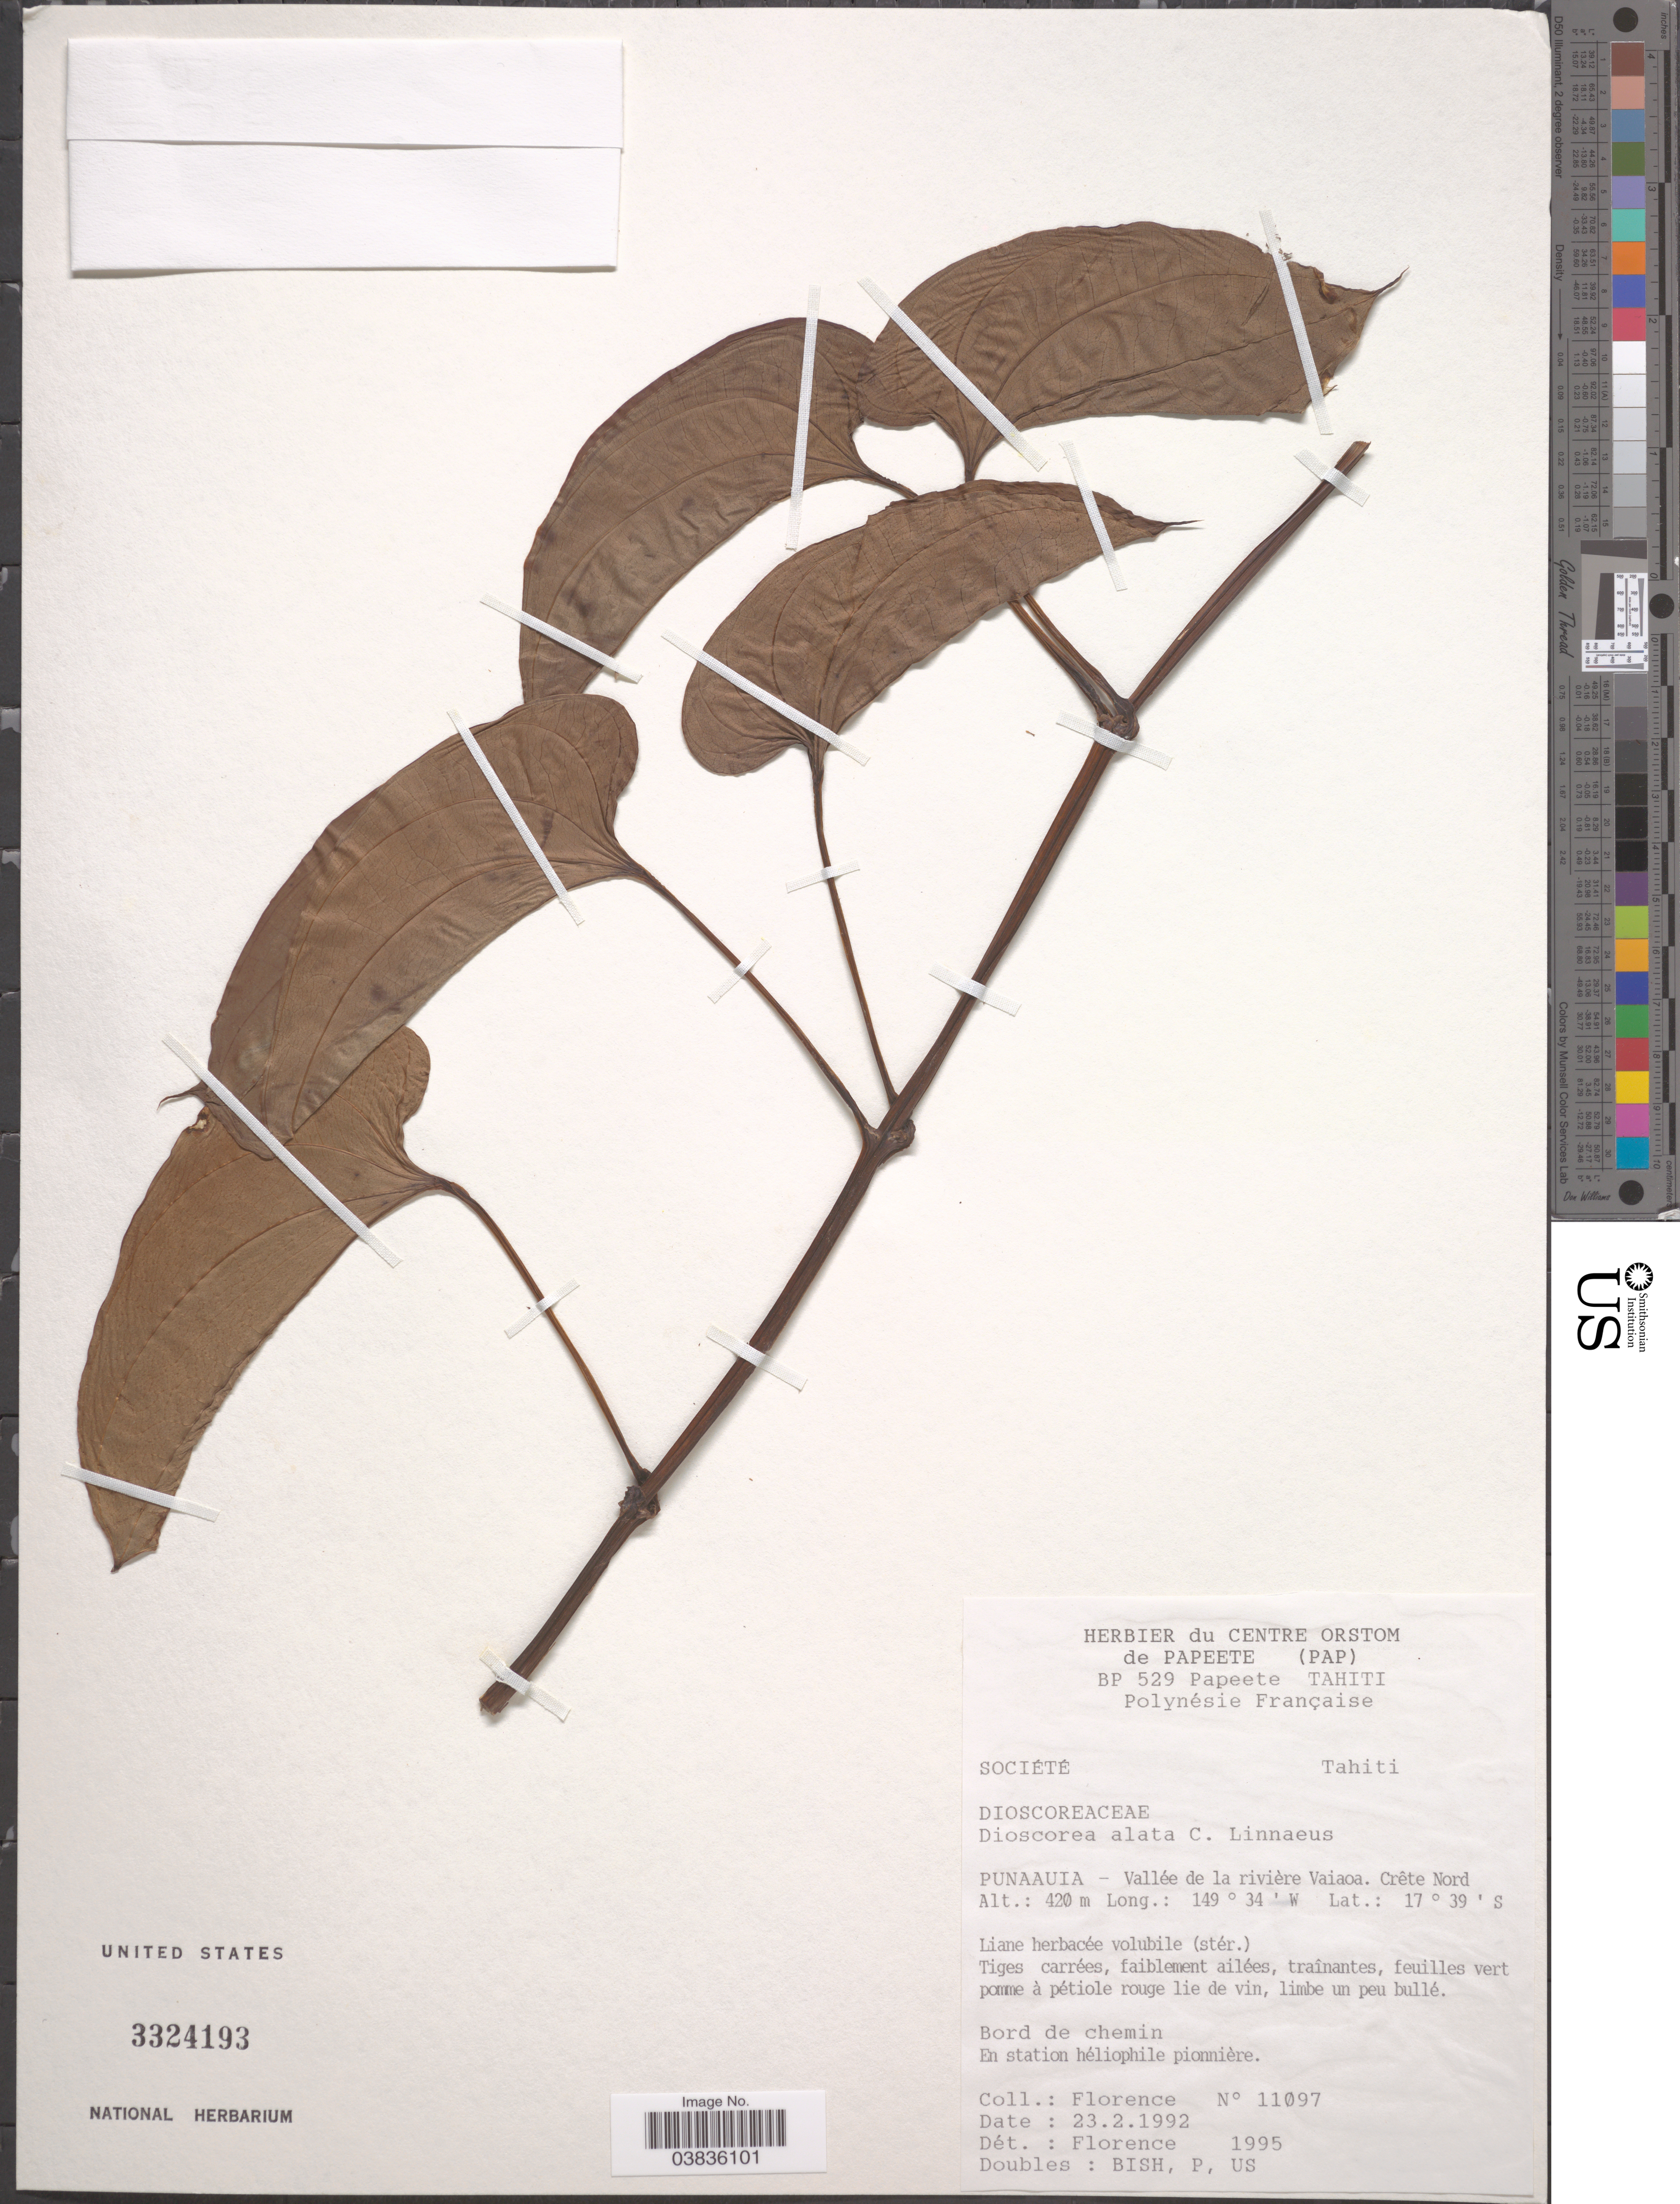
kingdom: Plantae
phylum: Tracheophyta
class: Liliopsida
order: Dioscoreales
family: Dioscoreaceae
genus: Dioscorea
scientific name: Dioscorea alata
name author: L.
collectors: -. Florence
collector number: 11097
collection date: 1992-02-23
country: French Polynesia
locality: Société Tahiti. Punaauia - Vallée de la rivière Vaiaoa. Crête Nord.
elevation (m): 420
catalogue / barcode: US 3324193